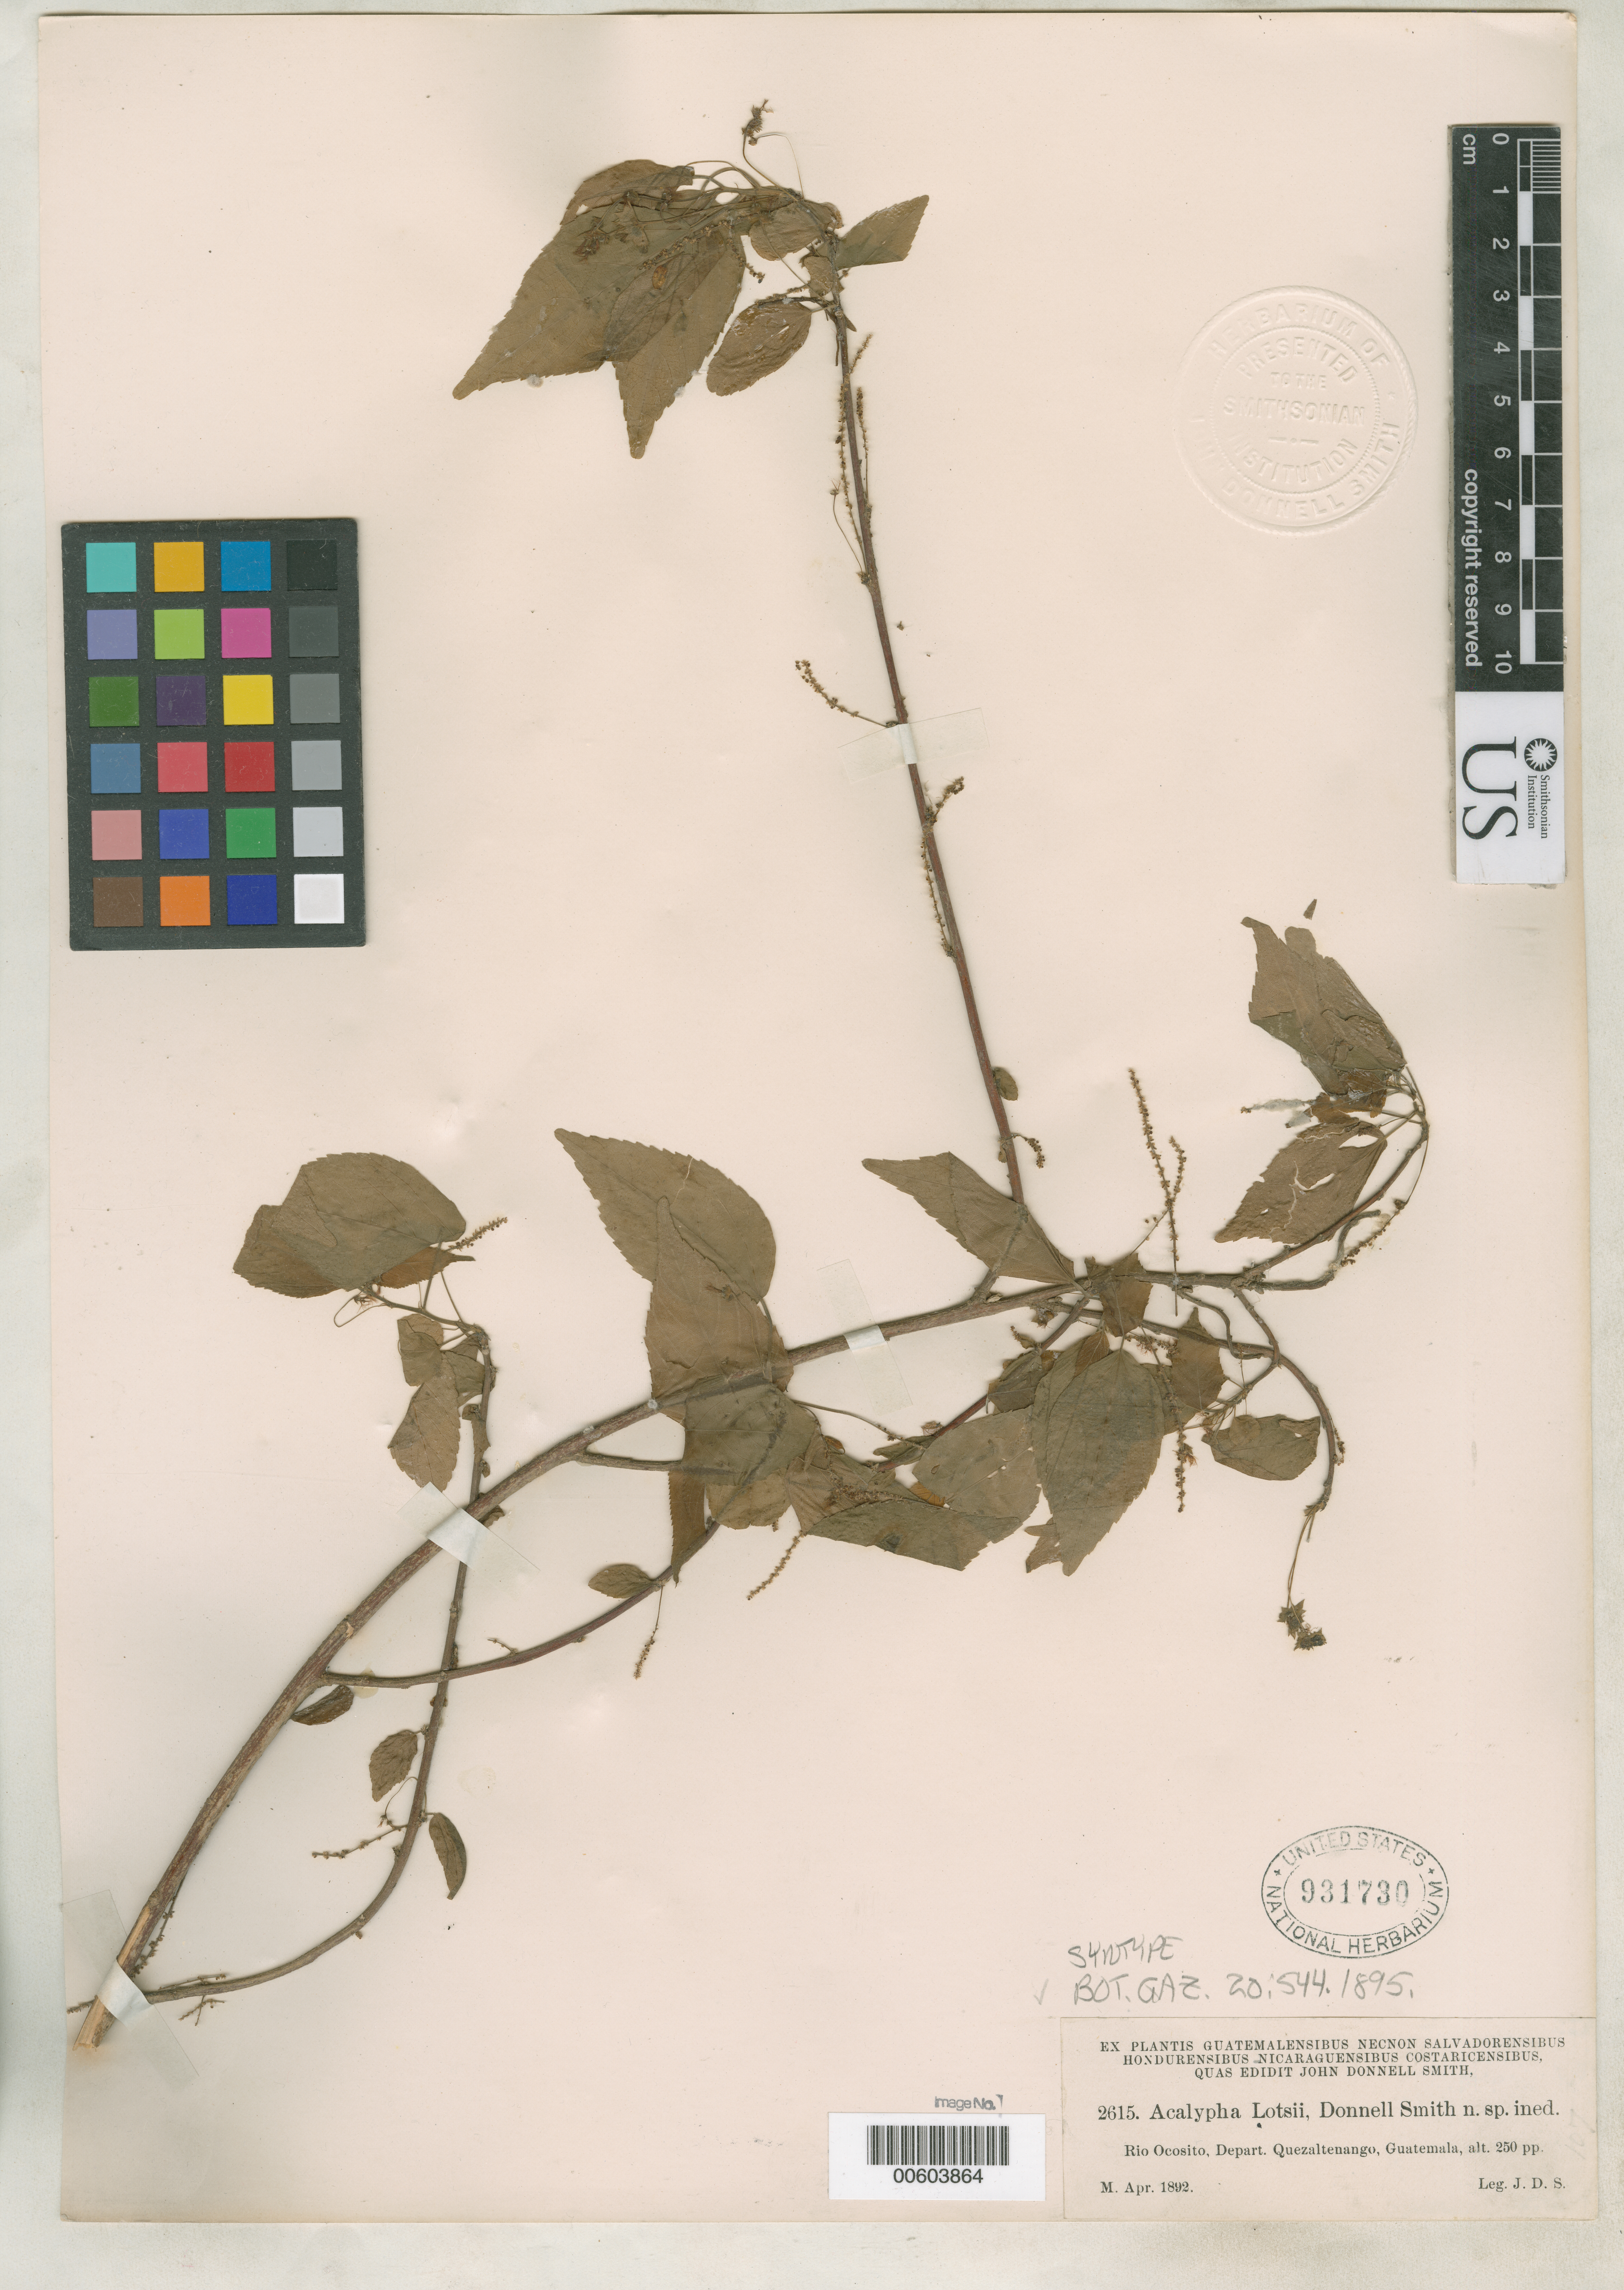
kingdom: Plantae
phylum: Tracheophyta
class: Magnoliopsida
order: Malpighiales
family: Euphorbiaceae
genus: Acalypha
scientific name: Acalypha lotsii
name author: Donn. Sm.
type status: Syntype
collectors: J. Donnell Smith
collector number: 2615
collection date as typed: Apr 1892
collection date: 1892-04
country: Guatemala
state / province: Quetzaltenango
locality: Rio Ocosito, Depart. Quezaltenango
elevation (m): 76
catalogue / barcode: US 931730